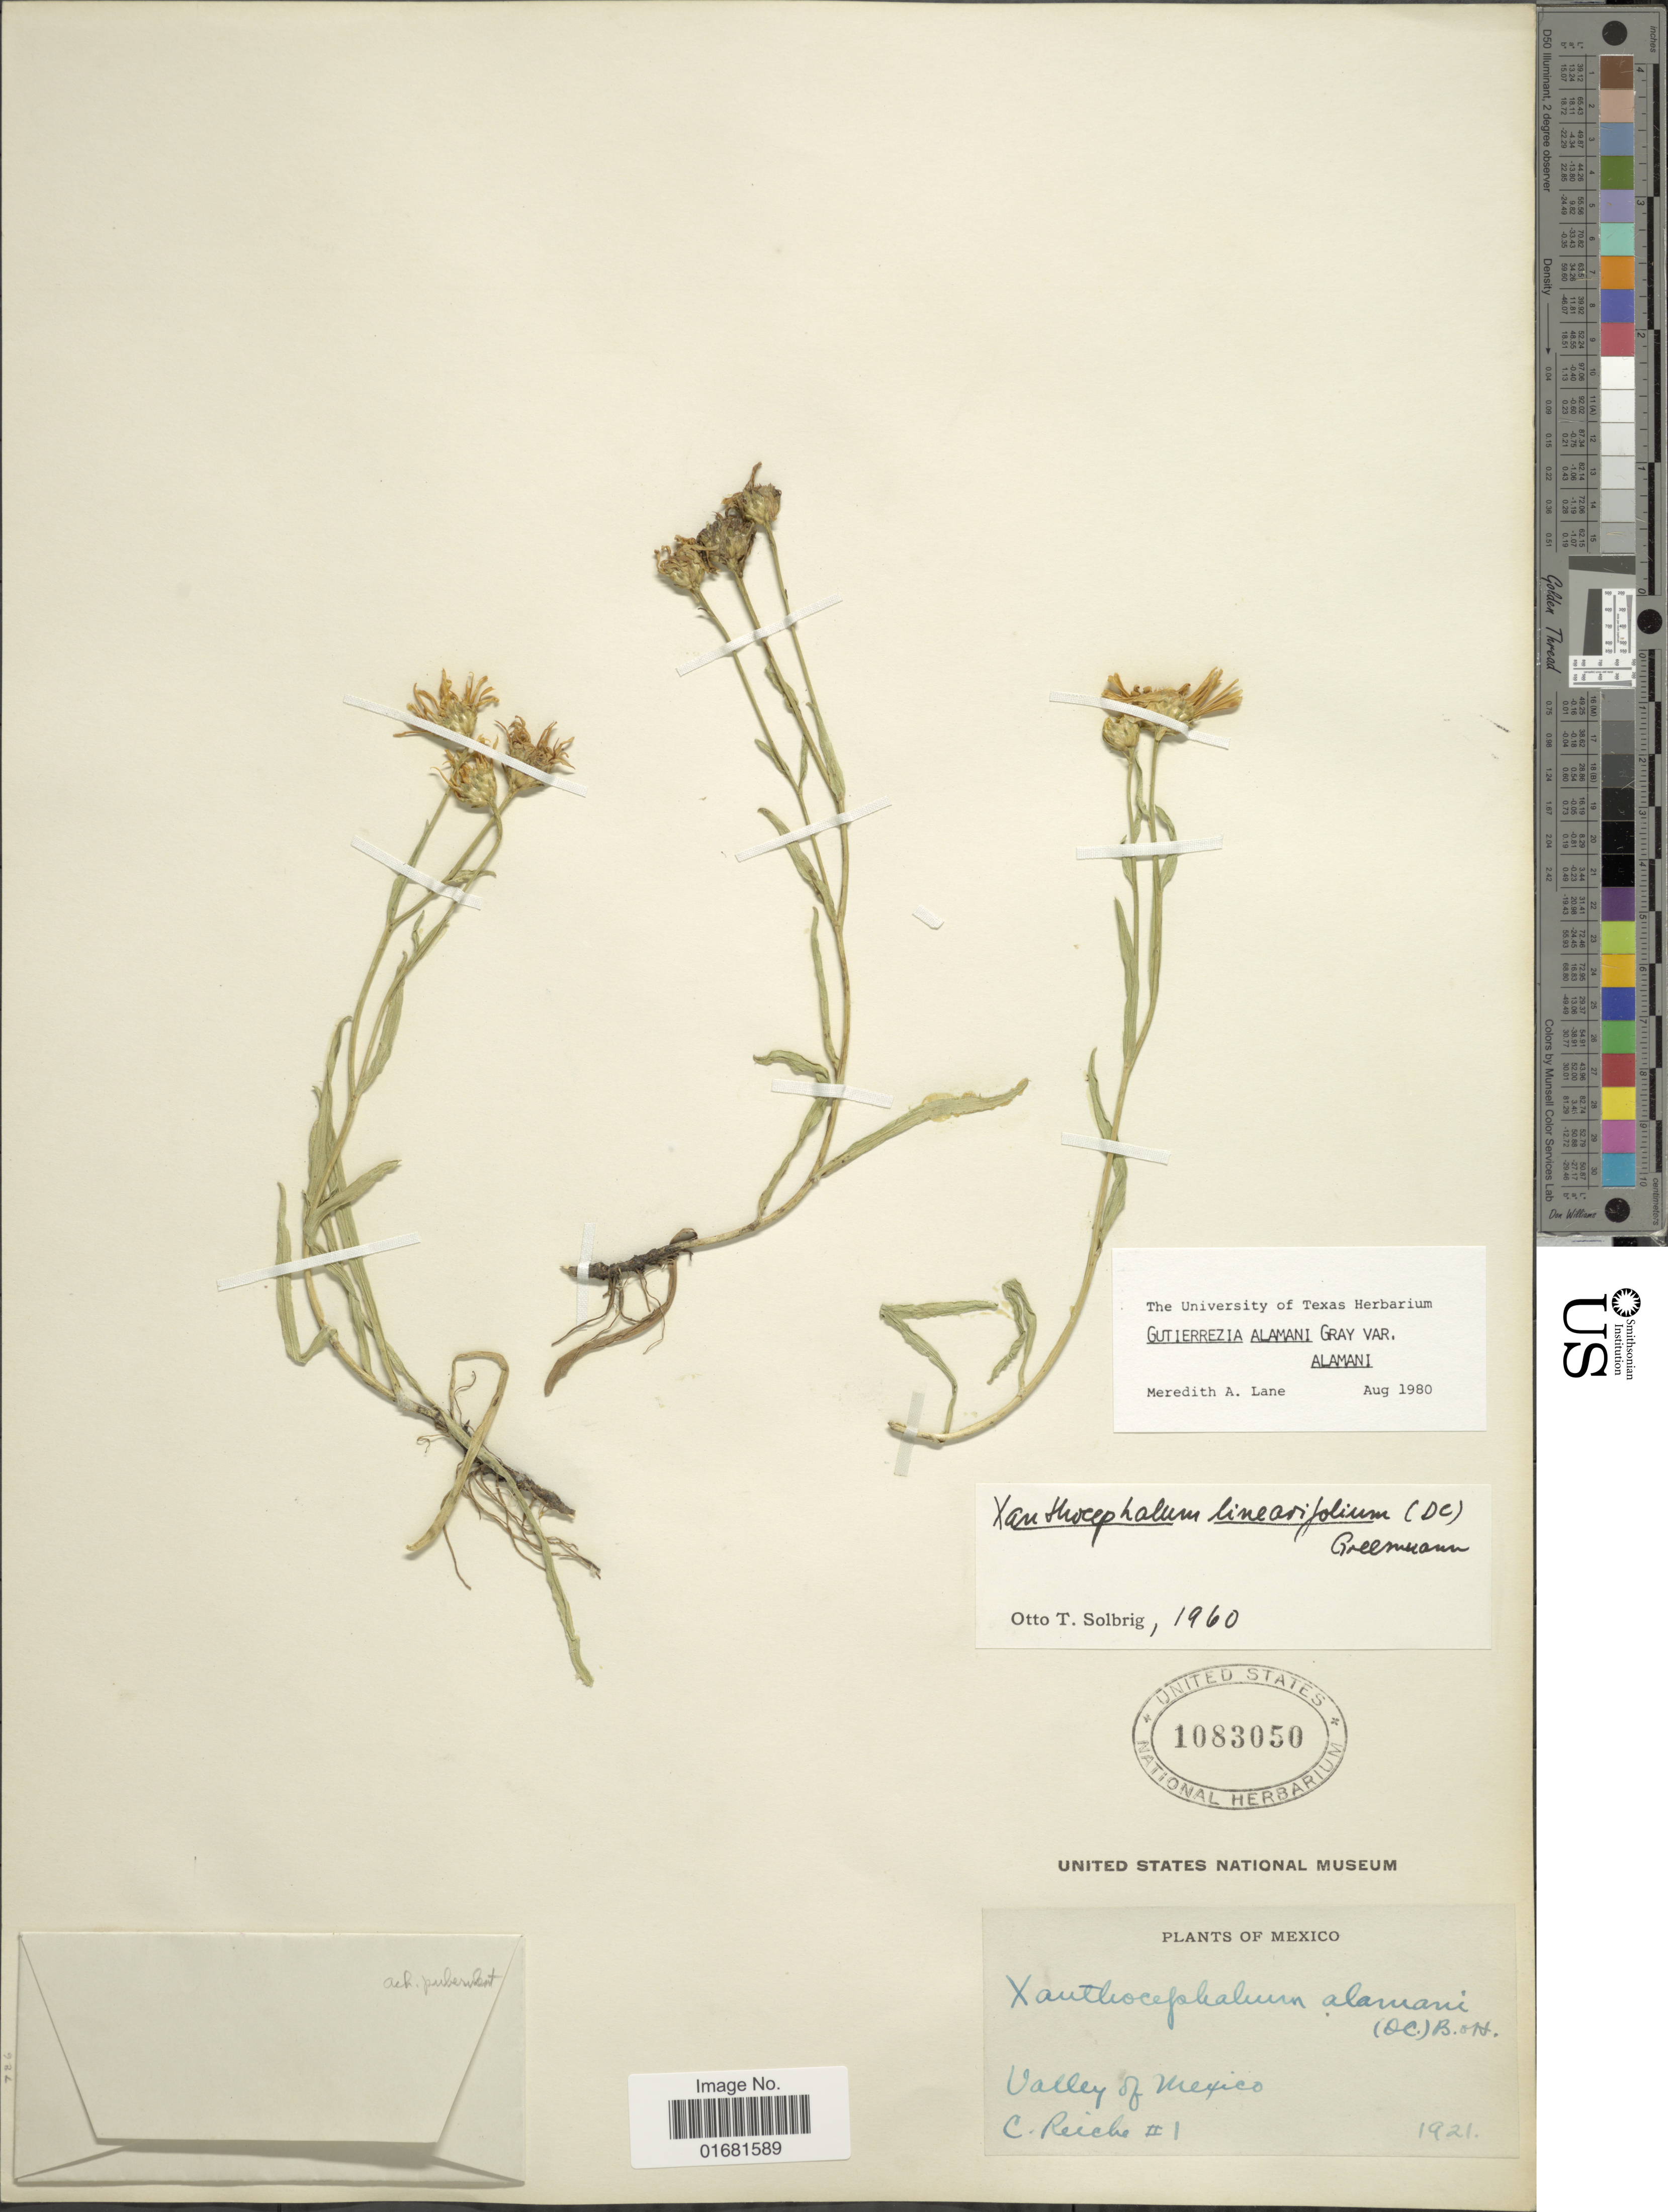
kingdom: Plantae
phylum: Tracheophyta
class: Magnoliopsida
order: Asterales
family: Asteraceae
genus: Gutierrezia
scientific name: Gutierrezia alamanii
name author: A. Gray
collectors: Reiche, C.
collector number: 1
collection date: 1921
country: Mexico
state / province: México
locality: México. Valley of México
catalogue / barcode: US 1083050